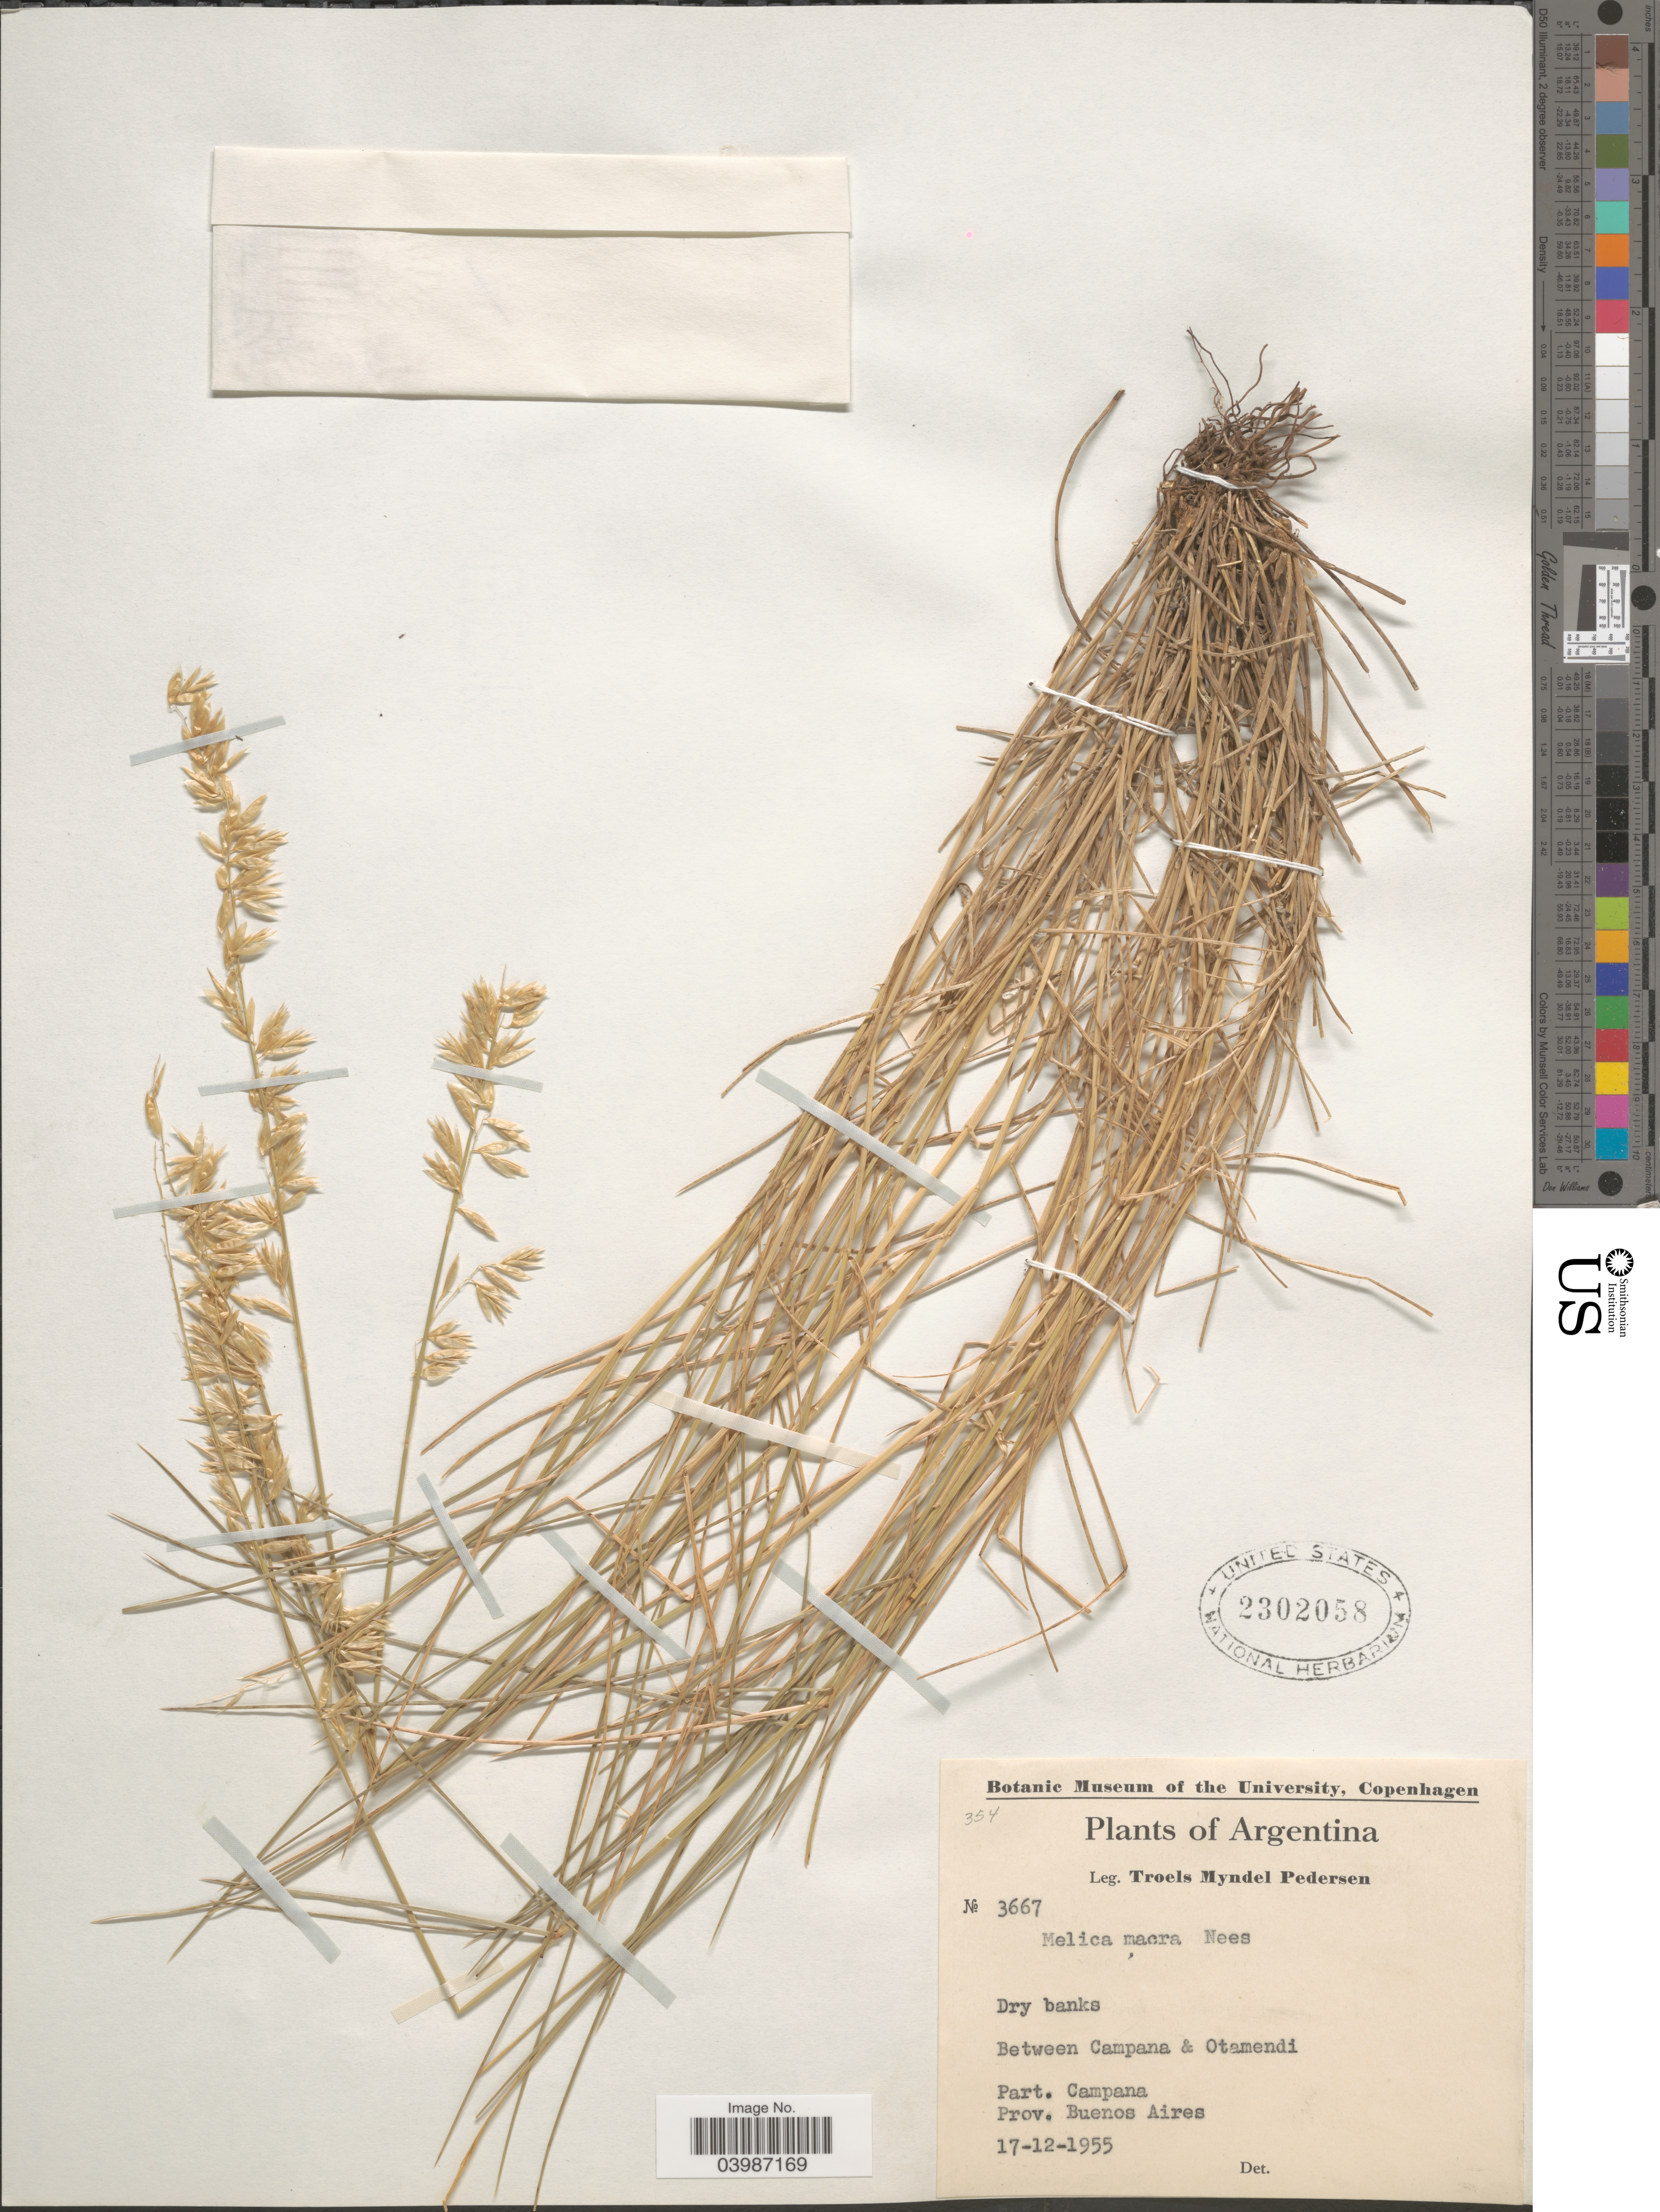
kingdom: Plantae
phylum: Tracheophyta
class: Liliopsida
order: Poales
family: Poaceae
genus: Melica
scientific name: Melica macra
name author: Nees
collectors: T. Pederson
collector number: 3667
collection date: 1955-12-17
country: Argentina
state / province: Buenos Aires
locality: Between Campana & Otamendi. Part. Campana.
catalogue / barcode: US 2302058